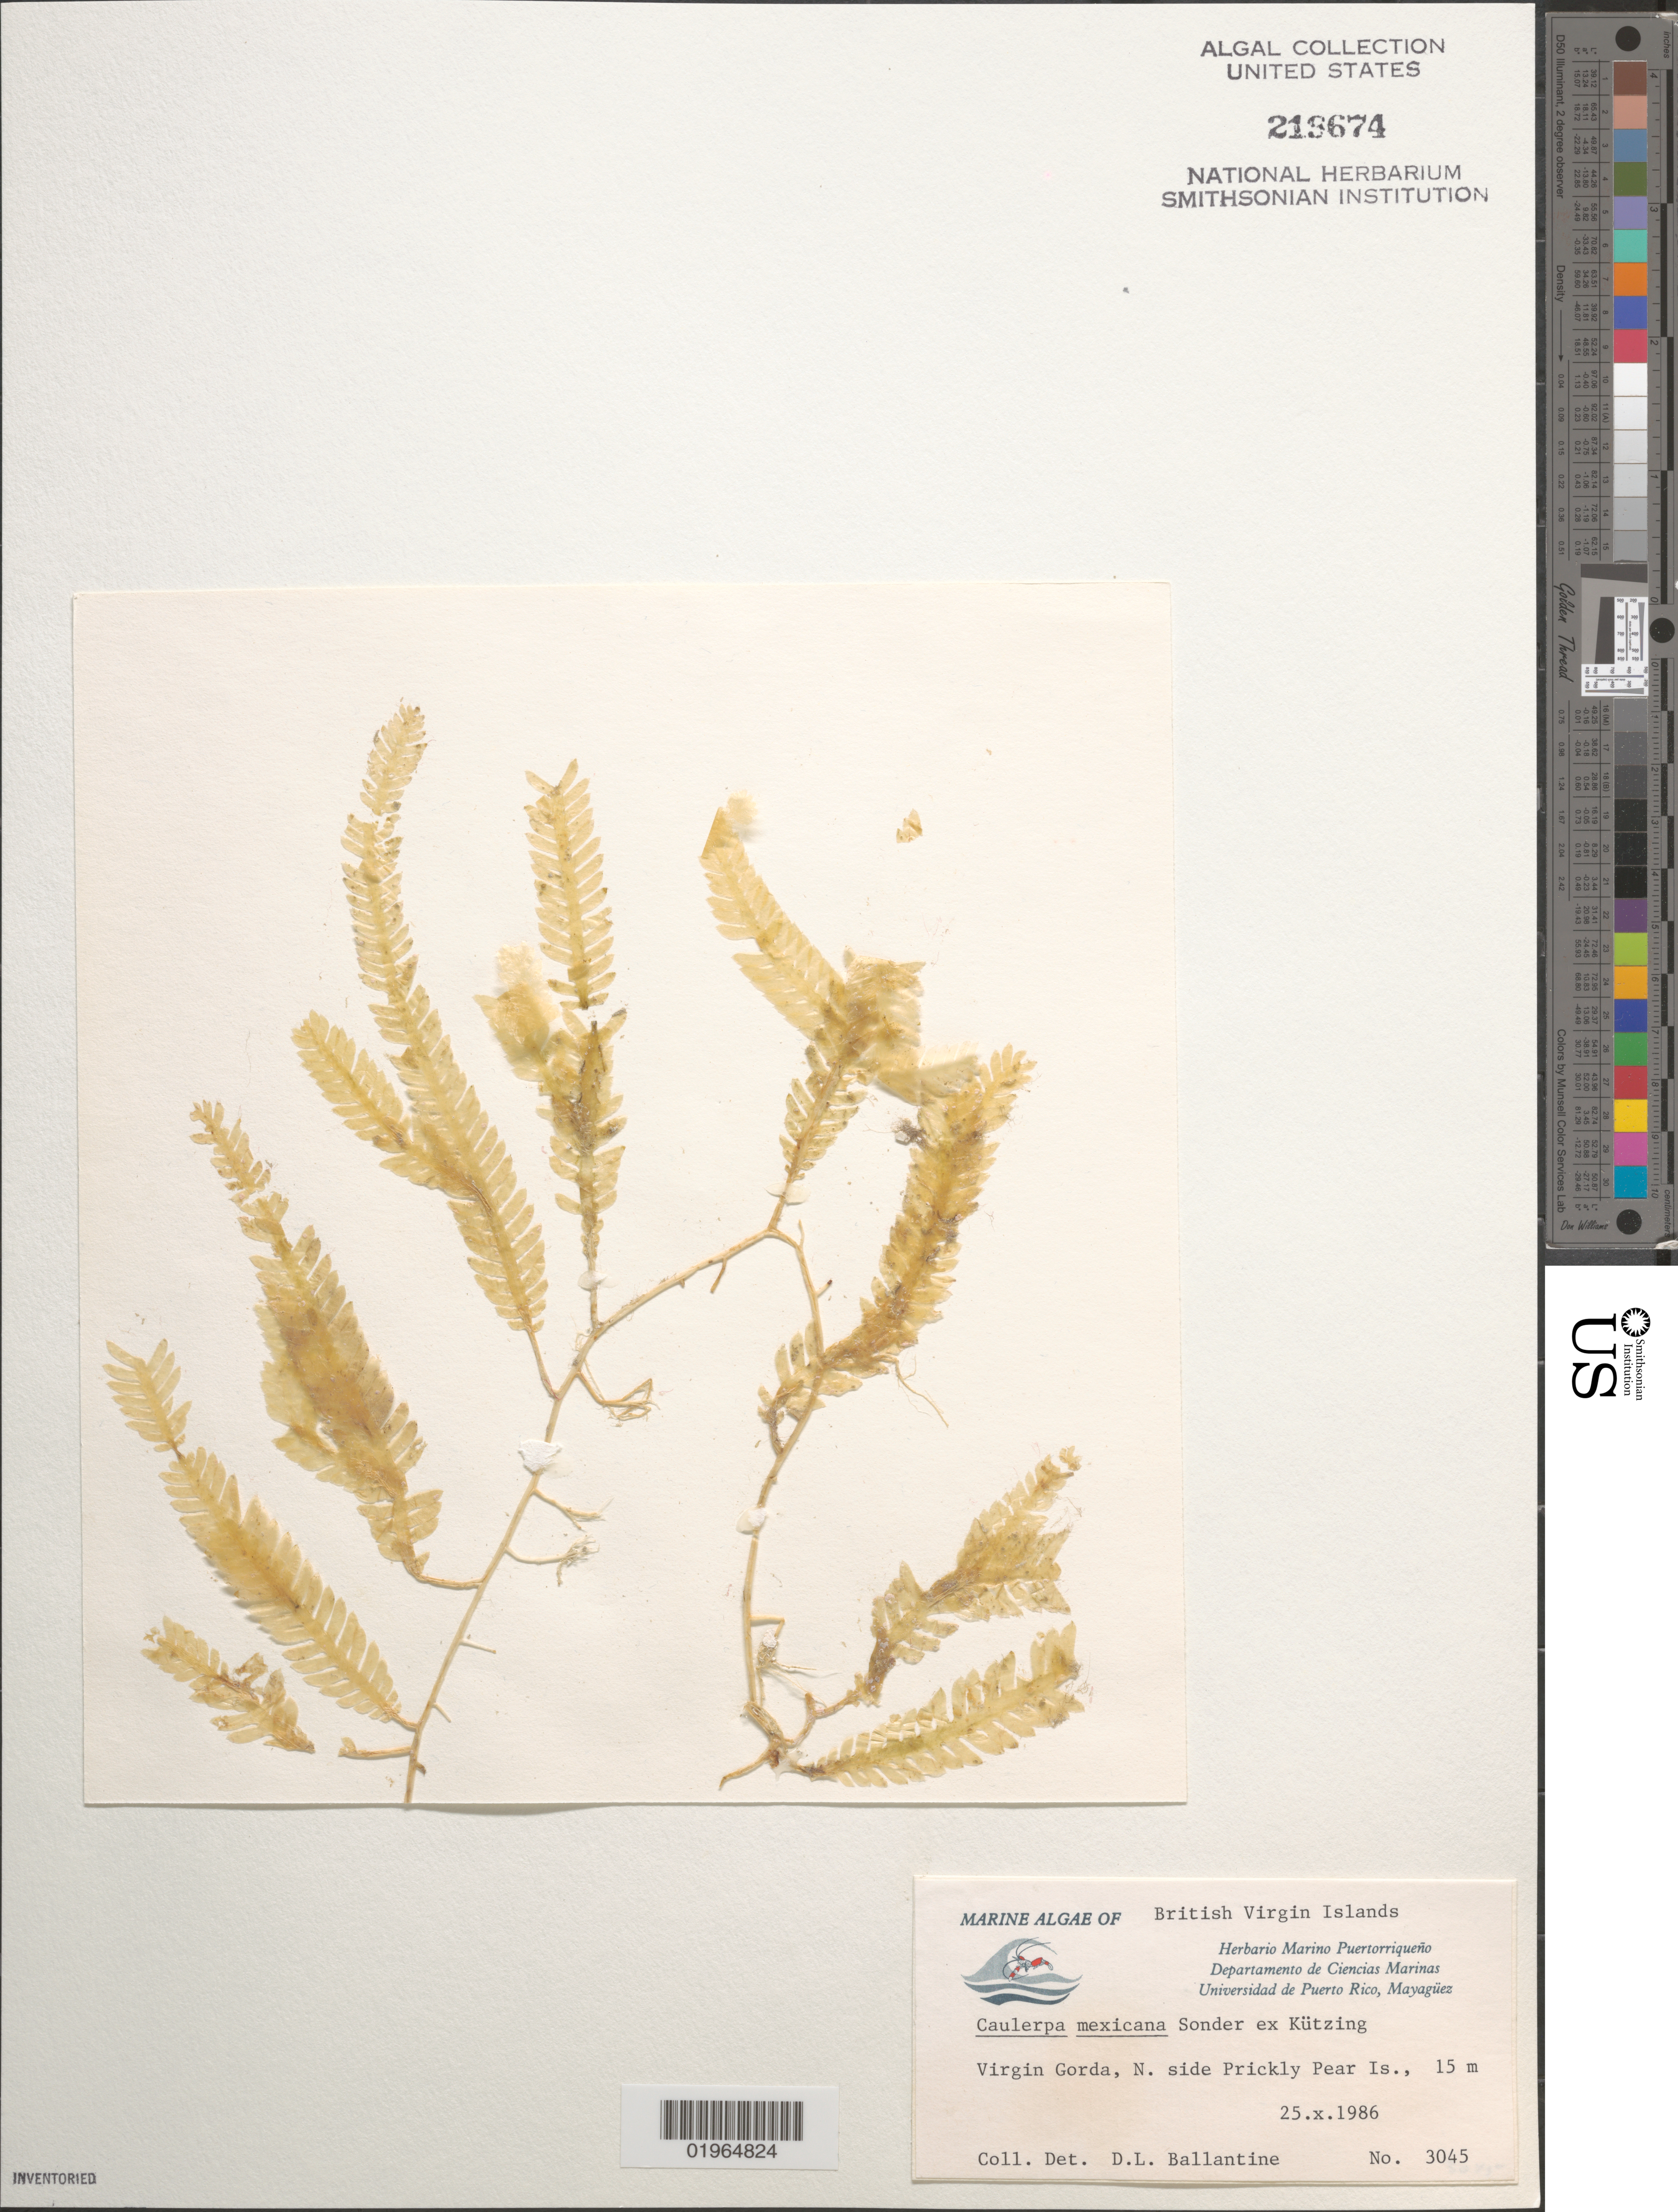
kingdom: Plantae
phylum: Chlorophyta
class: Ulvophyceae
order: Bryopsidales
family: Caulerpaceae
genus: Caulerpa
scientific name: Caulerpa mexicana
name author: Sond. ex Kütz.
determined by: Ballantine, D. L.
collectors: D.L. Ballantine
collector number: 3045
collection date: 1986-10-25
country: British Virgin Islands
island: Virgin Gorda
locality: N. side Prickly Pear Island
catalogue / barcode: US 219674